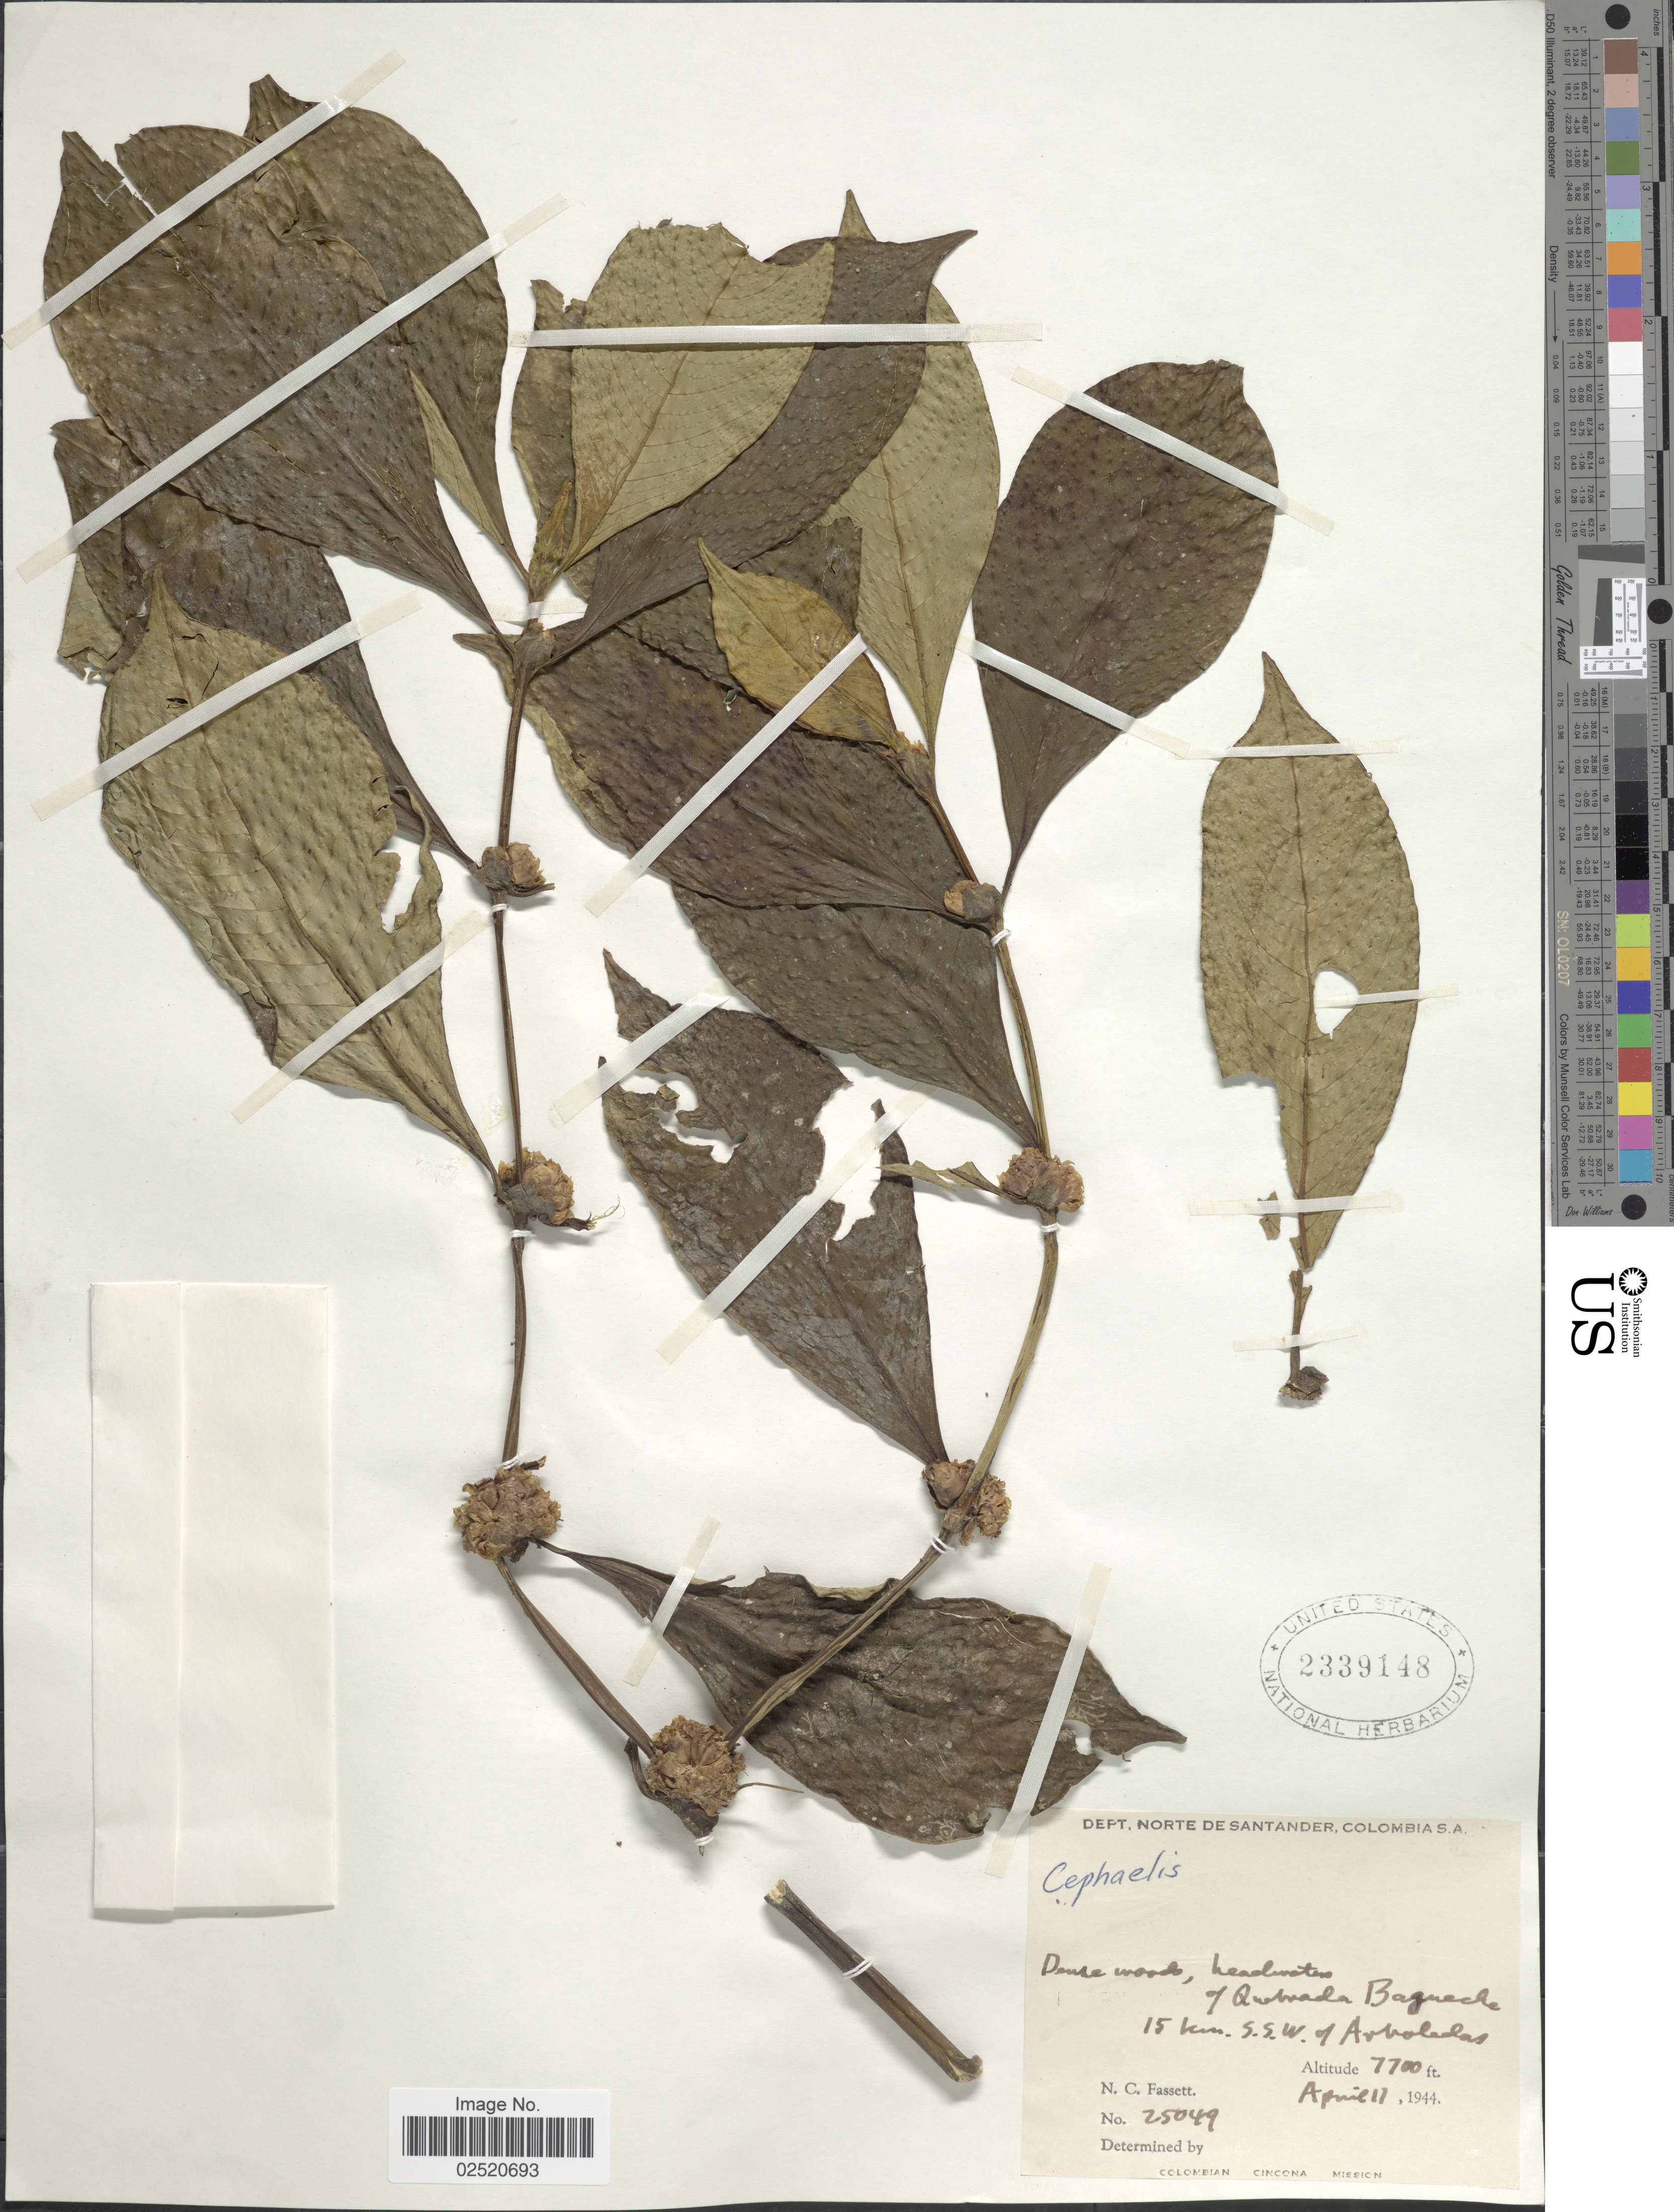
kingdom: Plantae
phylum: Tracheophyta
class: Magnoliopsida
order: Gentianales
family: Rubiaceae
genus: Psychotria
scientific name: Psychotria sp.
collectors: N. C. Fassett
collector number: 25049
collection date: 1944-04-11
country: Colombia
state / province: Norte de Santander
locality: Headwaters of Quebrada Bagueche, 15 km. S.S.W. of Arboledas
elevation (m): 2347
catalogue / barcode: US 2339148